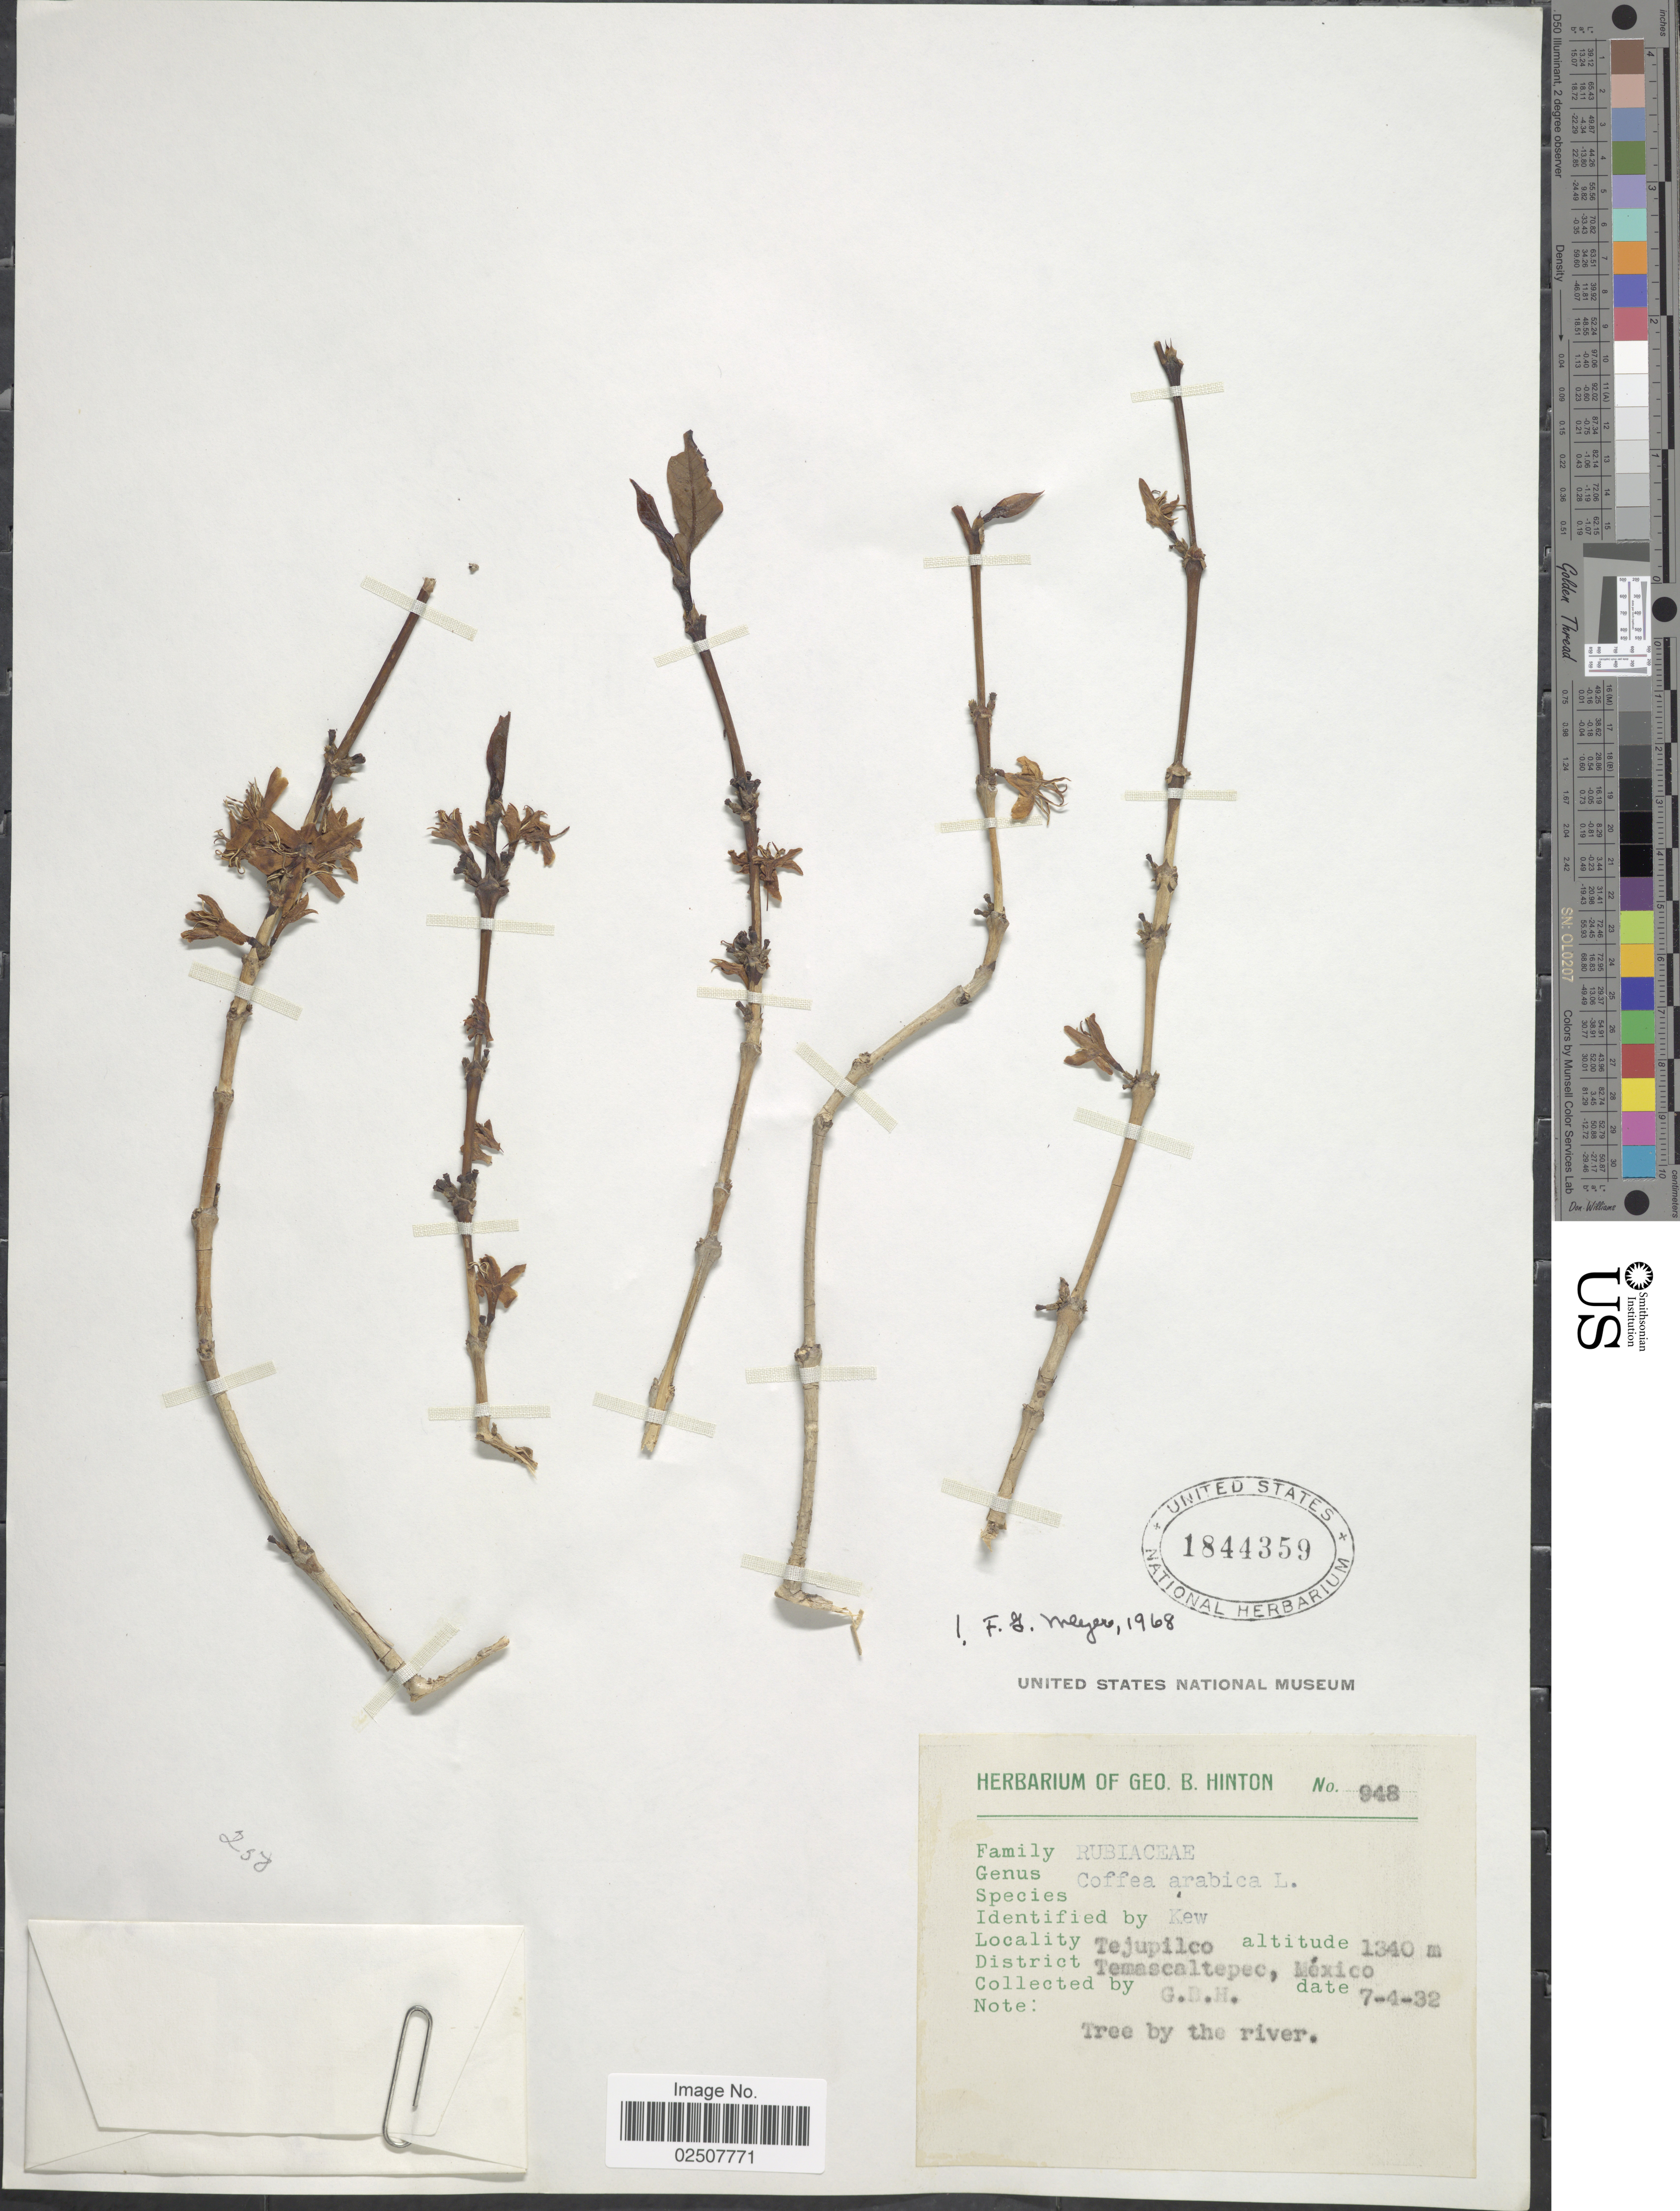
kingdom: Plantae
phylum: Tracheophyta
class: Magnoliopsida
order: Gentianales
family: Rubiaceae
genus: Coffea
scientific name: Coffea arabica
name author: L.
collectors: G. B. Hinton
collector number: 948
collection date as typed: Transcribed d/m/y: 4/7/32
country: Mexico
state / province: México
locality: Tejupilco, District Temascaltepec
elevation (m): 1340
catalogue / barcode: US 1844359